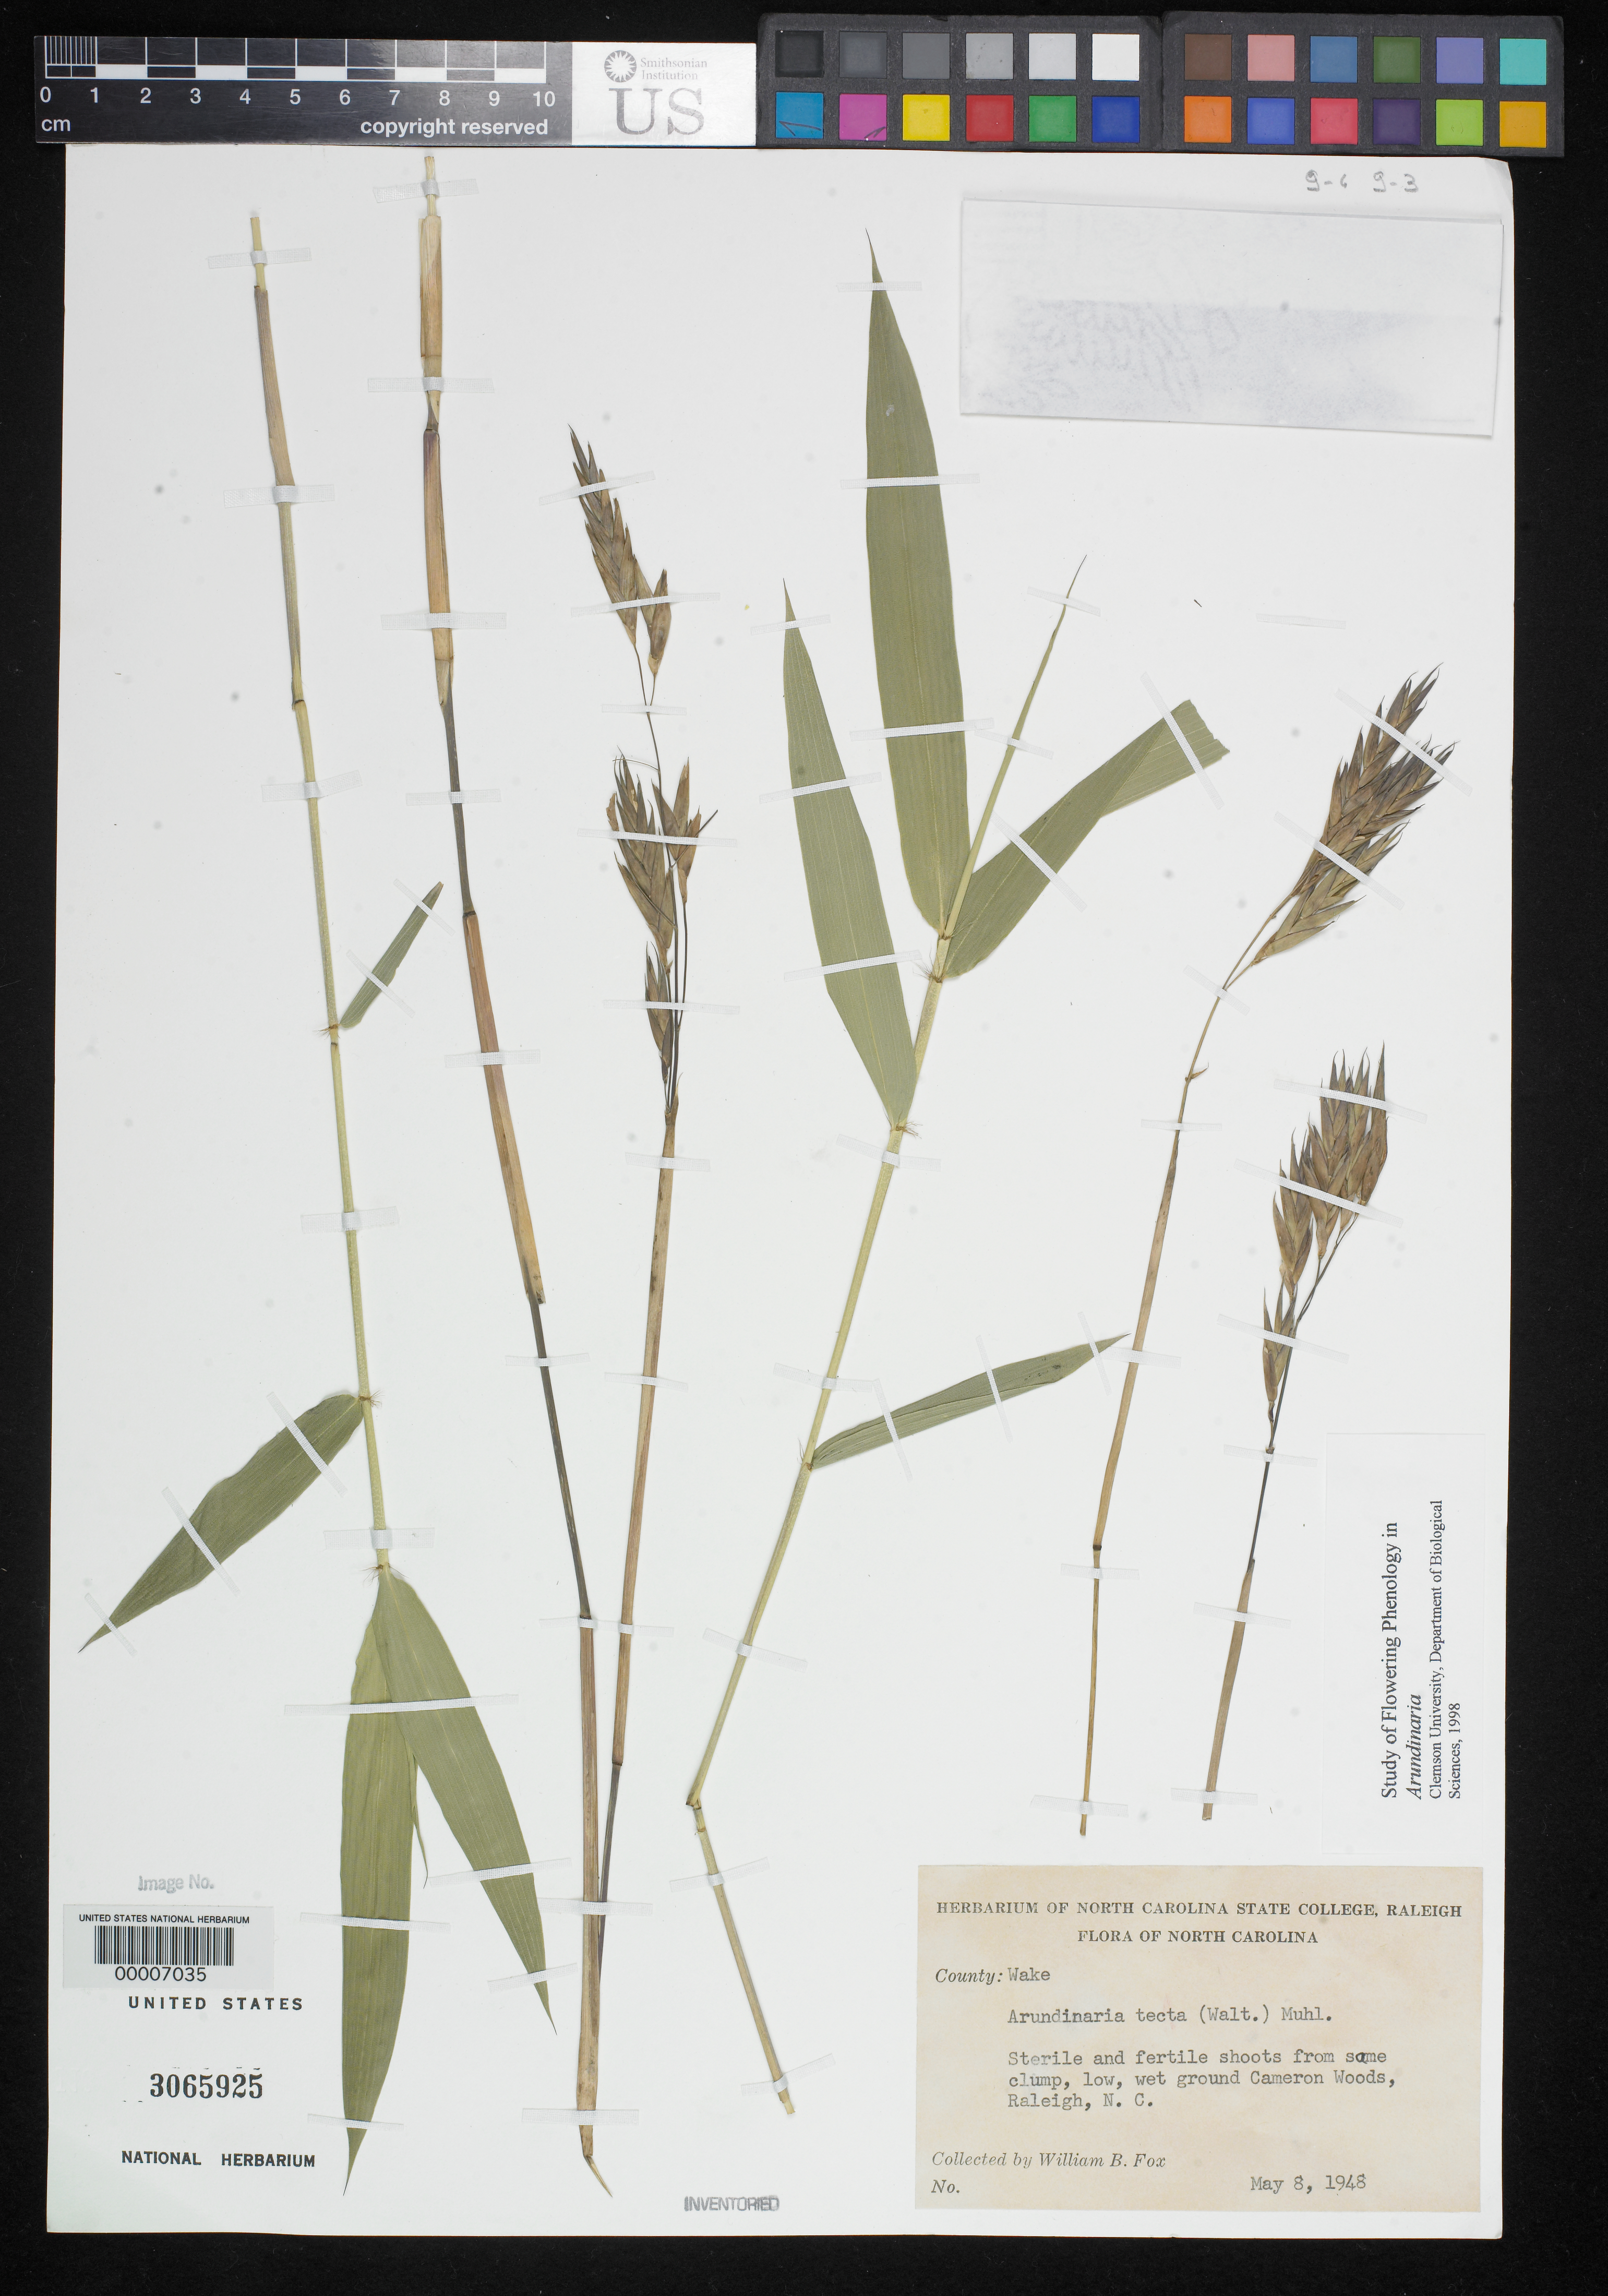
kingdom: Plantae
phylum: Tracheophyta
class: Liliopsida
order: Poales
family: Poaceae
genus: Arundinaria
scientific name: Arundinaria tecta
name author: (Walter) Muhl.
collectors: W. B. Fox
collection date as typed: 08 May 1948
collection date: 1948-05-08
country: United States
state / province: North Carolina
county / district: Wake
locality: Raleigh, cameron woods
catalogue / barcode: US 3065925